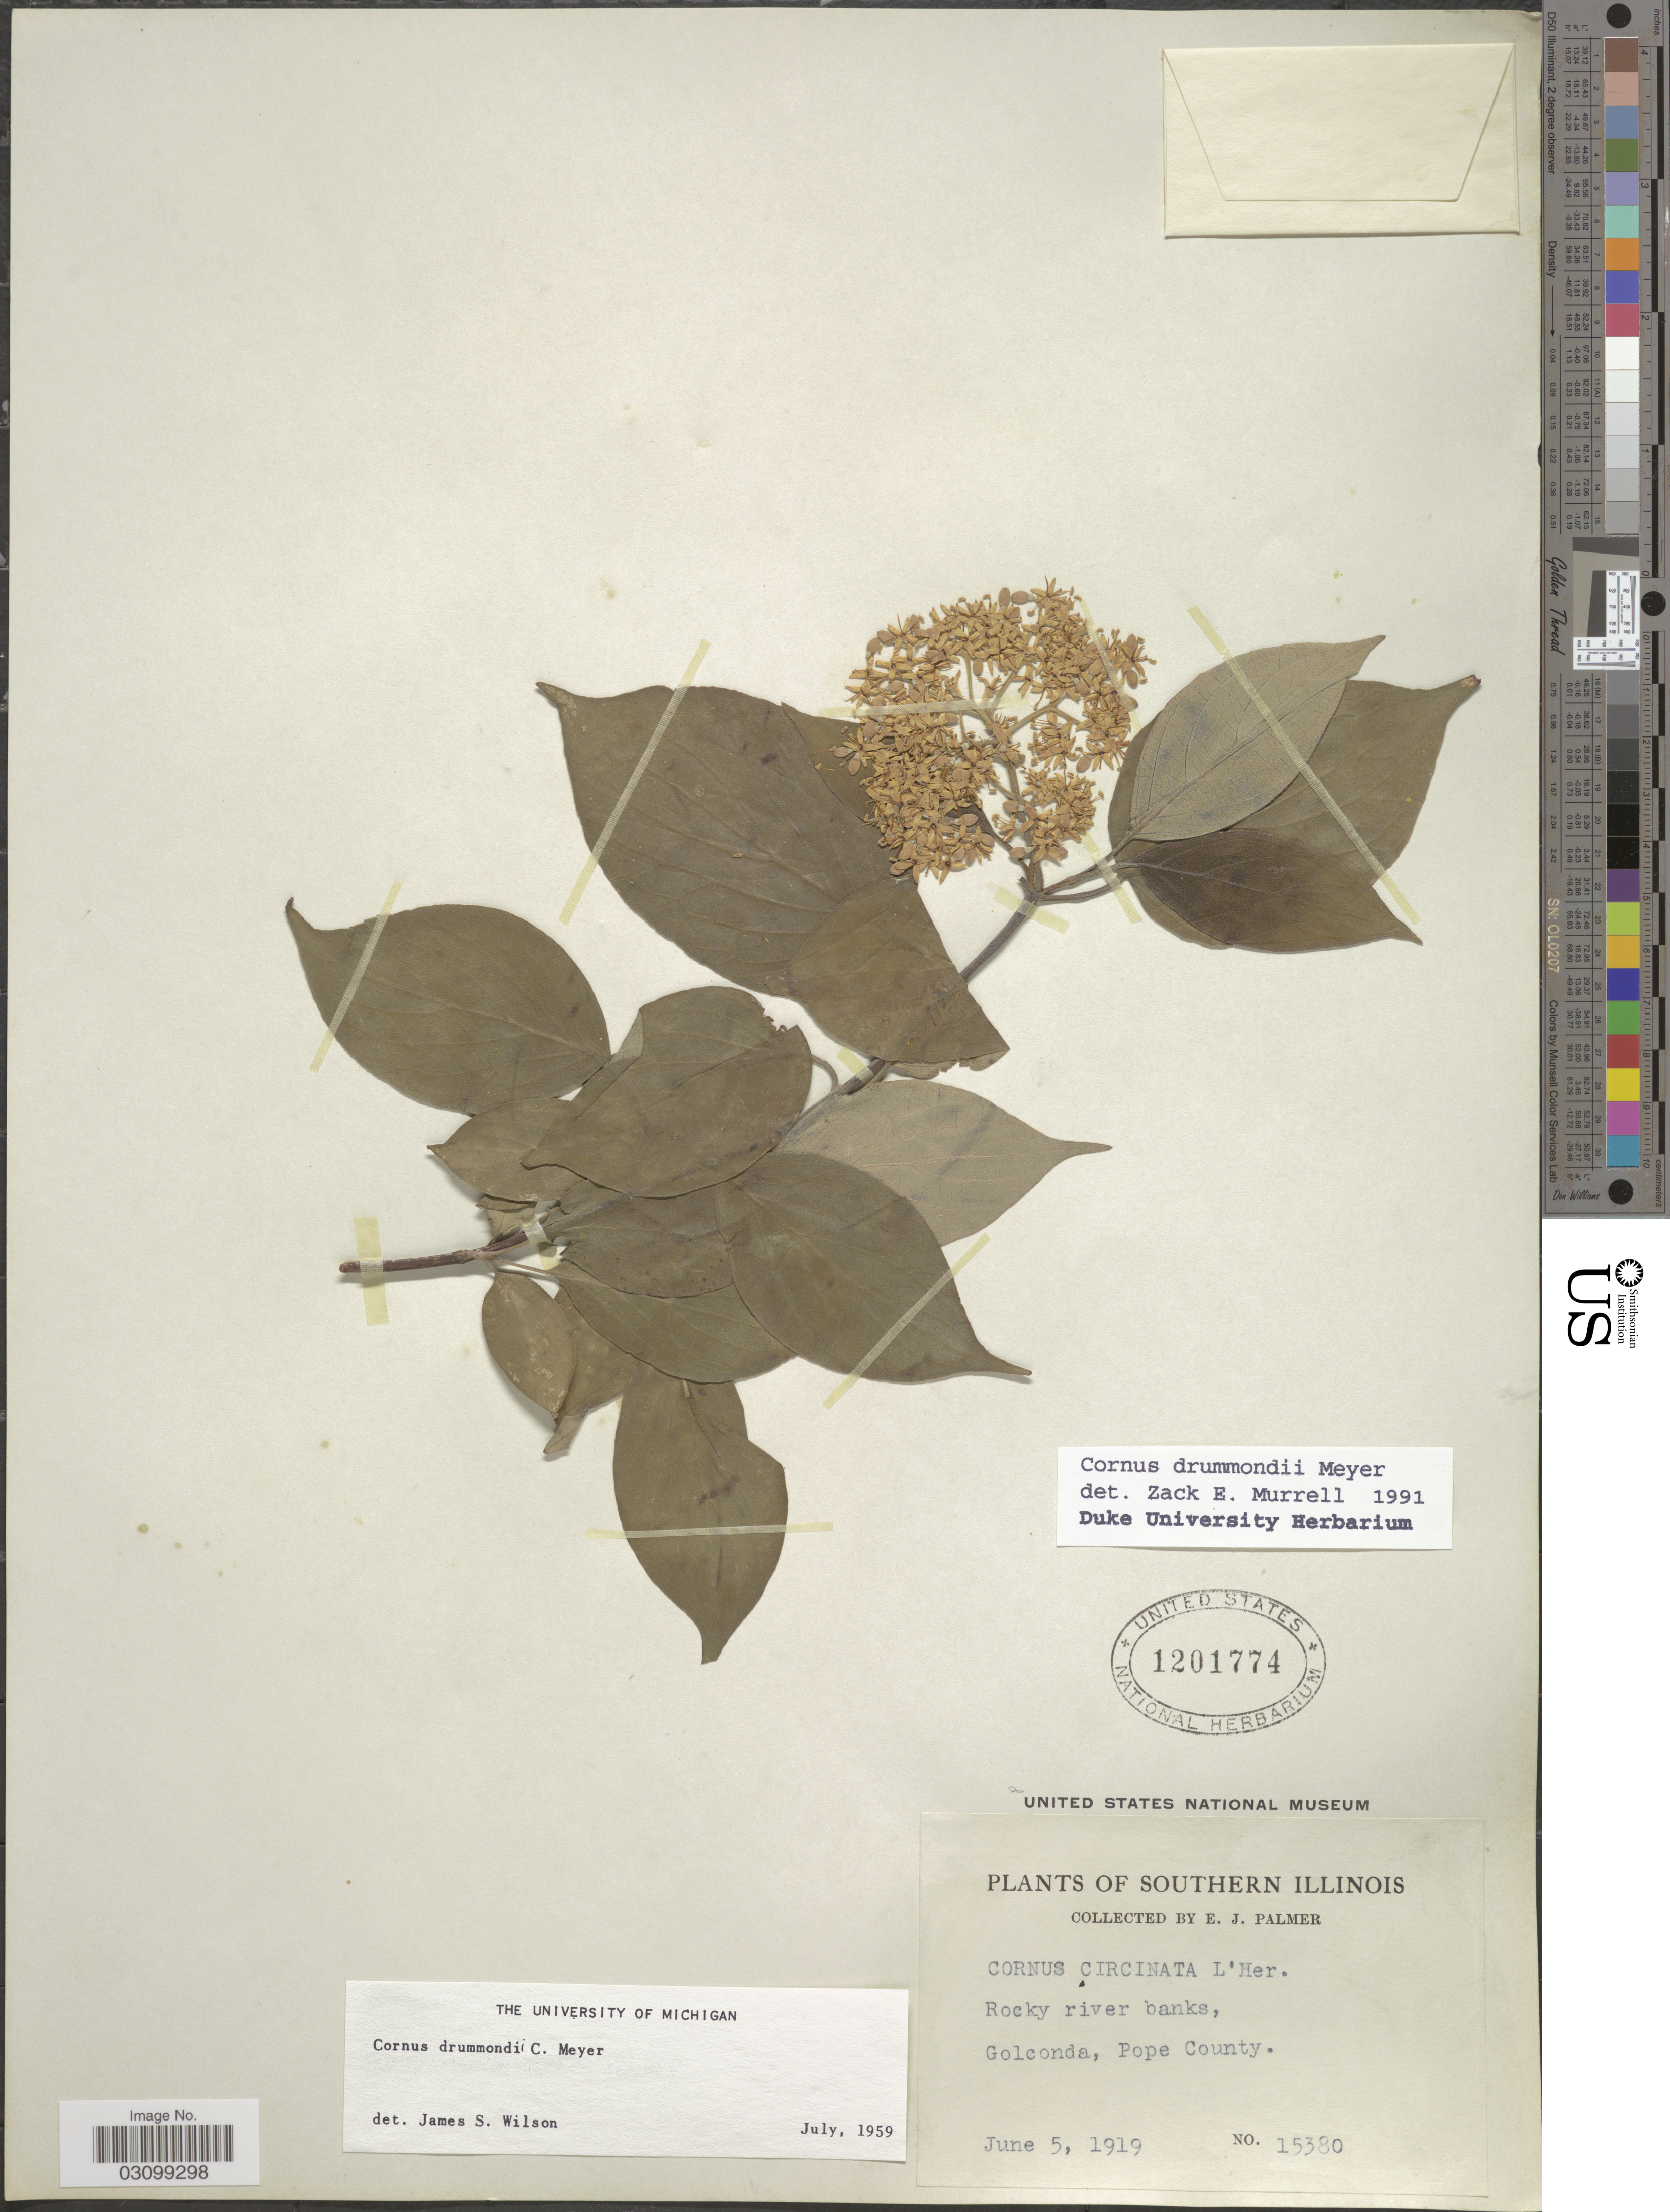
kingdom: Plantae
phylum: Tracheophyta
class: Magnoliopsida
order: Cornales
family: Cornaceae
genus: Cornus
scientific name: Cornus drummondii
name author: C.A. Mey.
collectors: E. J. Palmer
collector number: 15380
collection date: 1919-06-05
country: United States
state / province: Illinois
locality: Southern Illinois. Golconda, Pope County.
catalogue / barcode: US 1201774